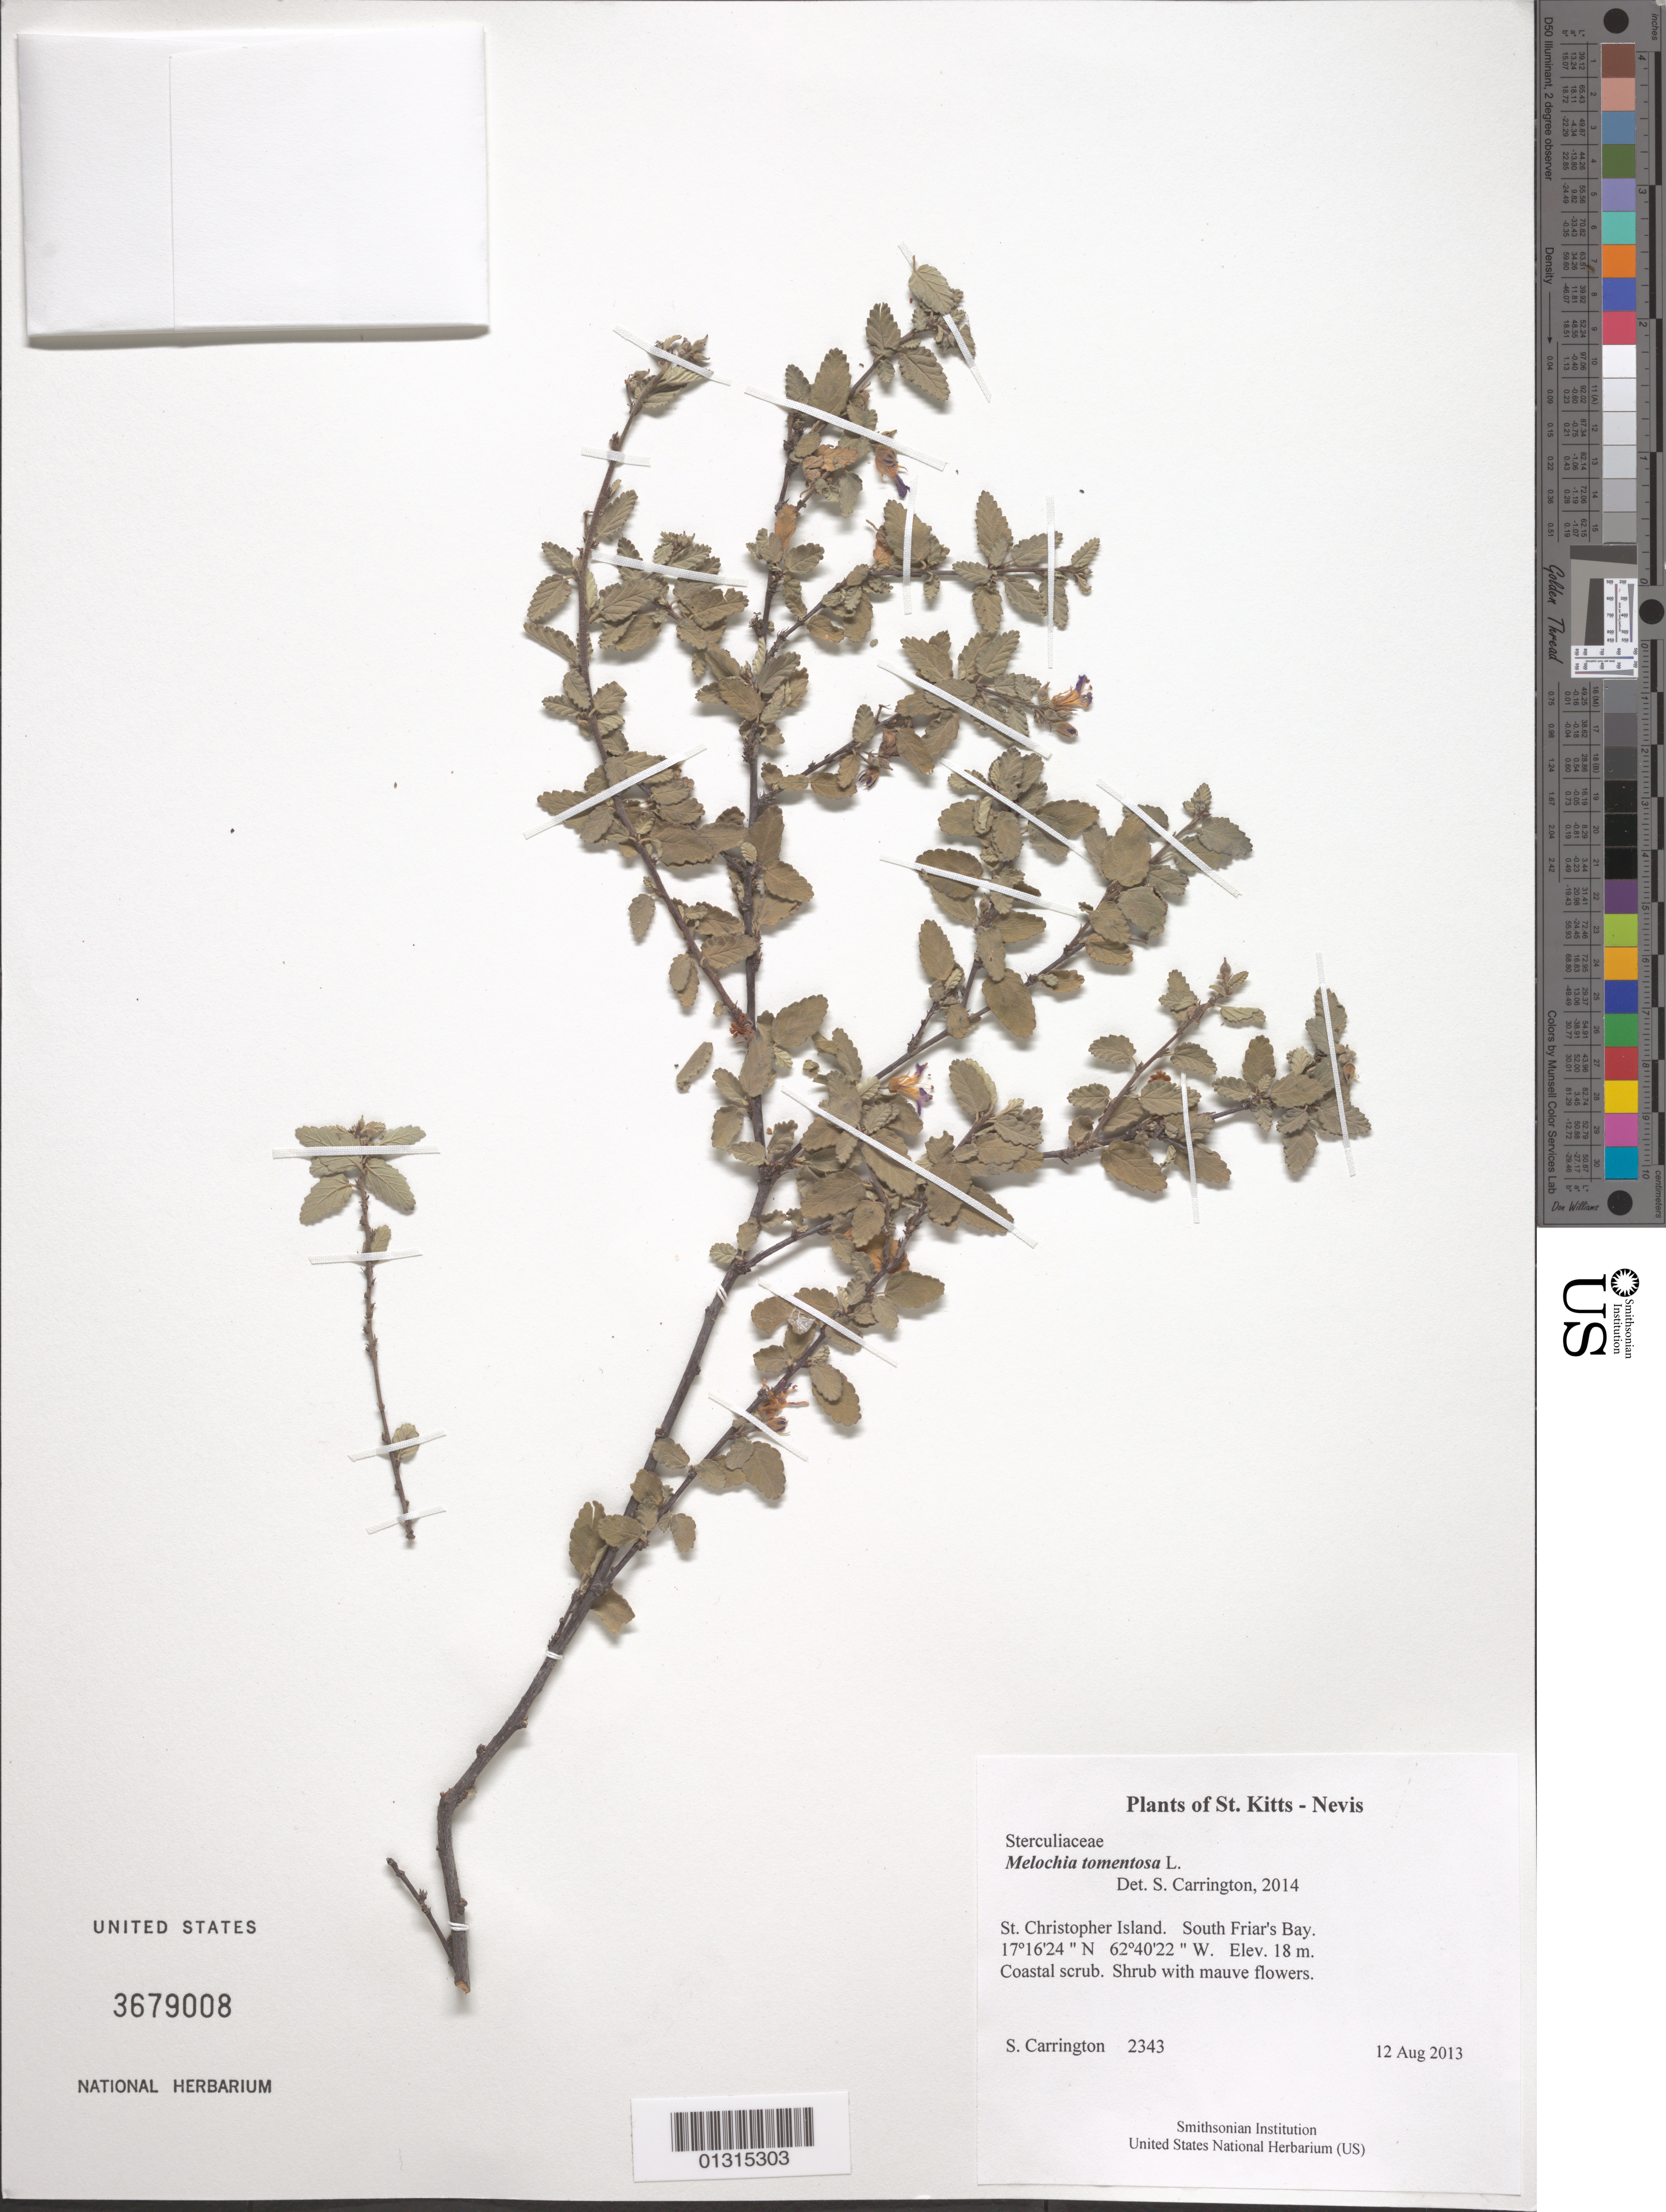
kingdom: Plantae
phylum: Tracheophyta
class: Magnoliopsida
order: Malvales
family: Malvaceae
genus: Melochia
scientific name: Melochia tomentosa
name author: L.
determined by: Carrington, C. M. S.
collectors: C. M. S. Carrington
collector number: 2343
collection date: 2013-08-12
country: St. Christopher-Nevis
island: St. Christopher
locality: South Friar's Bay.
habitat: Coastal scrub.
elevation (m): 18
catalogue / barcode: US 3679008